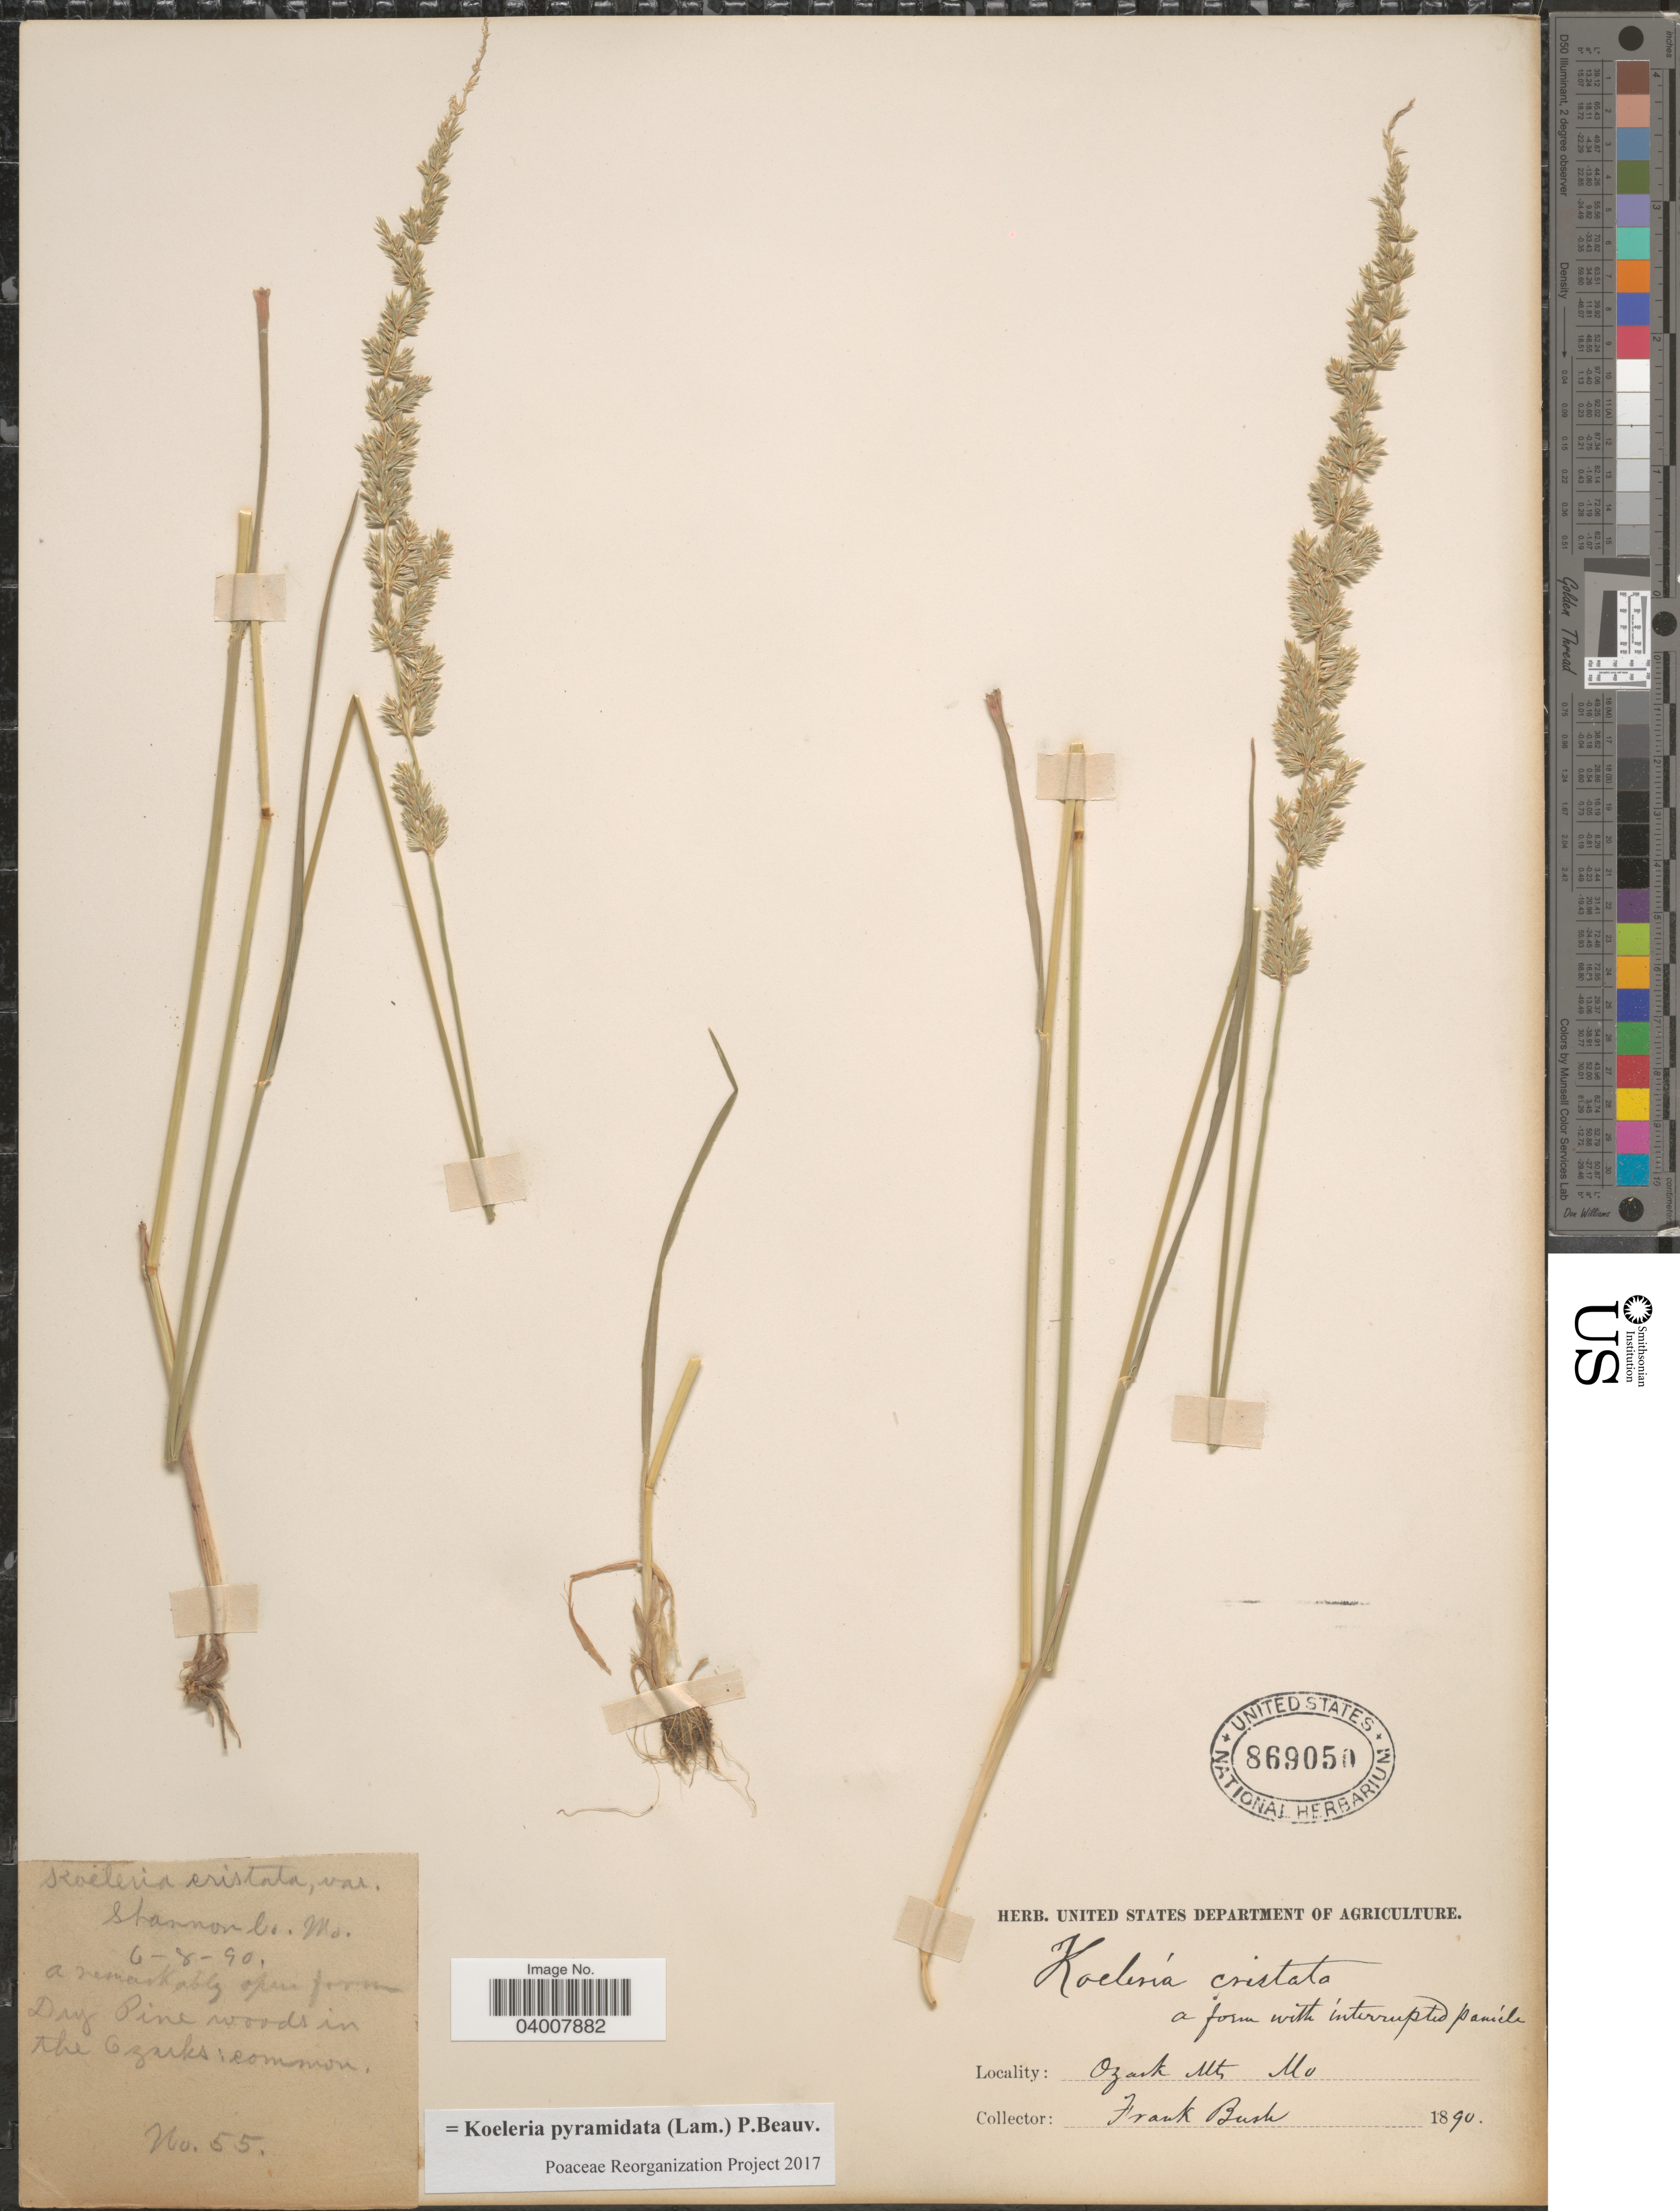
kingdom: Plantae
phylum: Tracheophyta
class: Liliopsida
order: Poales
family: Poaceae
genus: Koeleria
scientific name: Koeleria pyramidata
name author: (Lam.) P. Beauv.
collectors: F. Bush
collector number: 55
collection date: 1890-06-08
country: United States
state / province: Missouri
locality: Ozark Mts. Shannon Co.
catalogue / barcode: US 869050